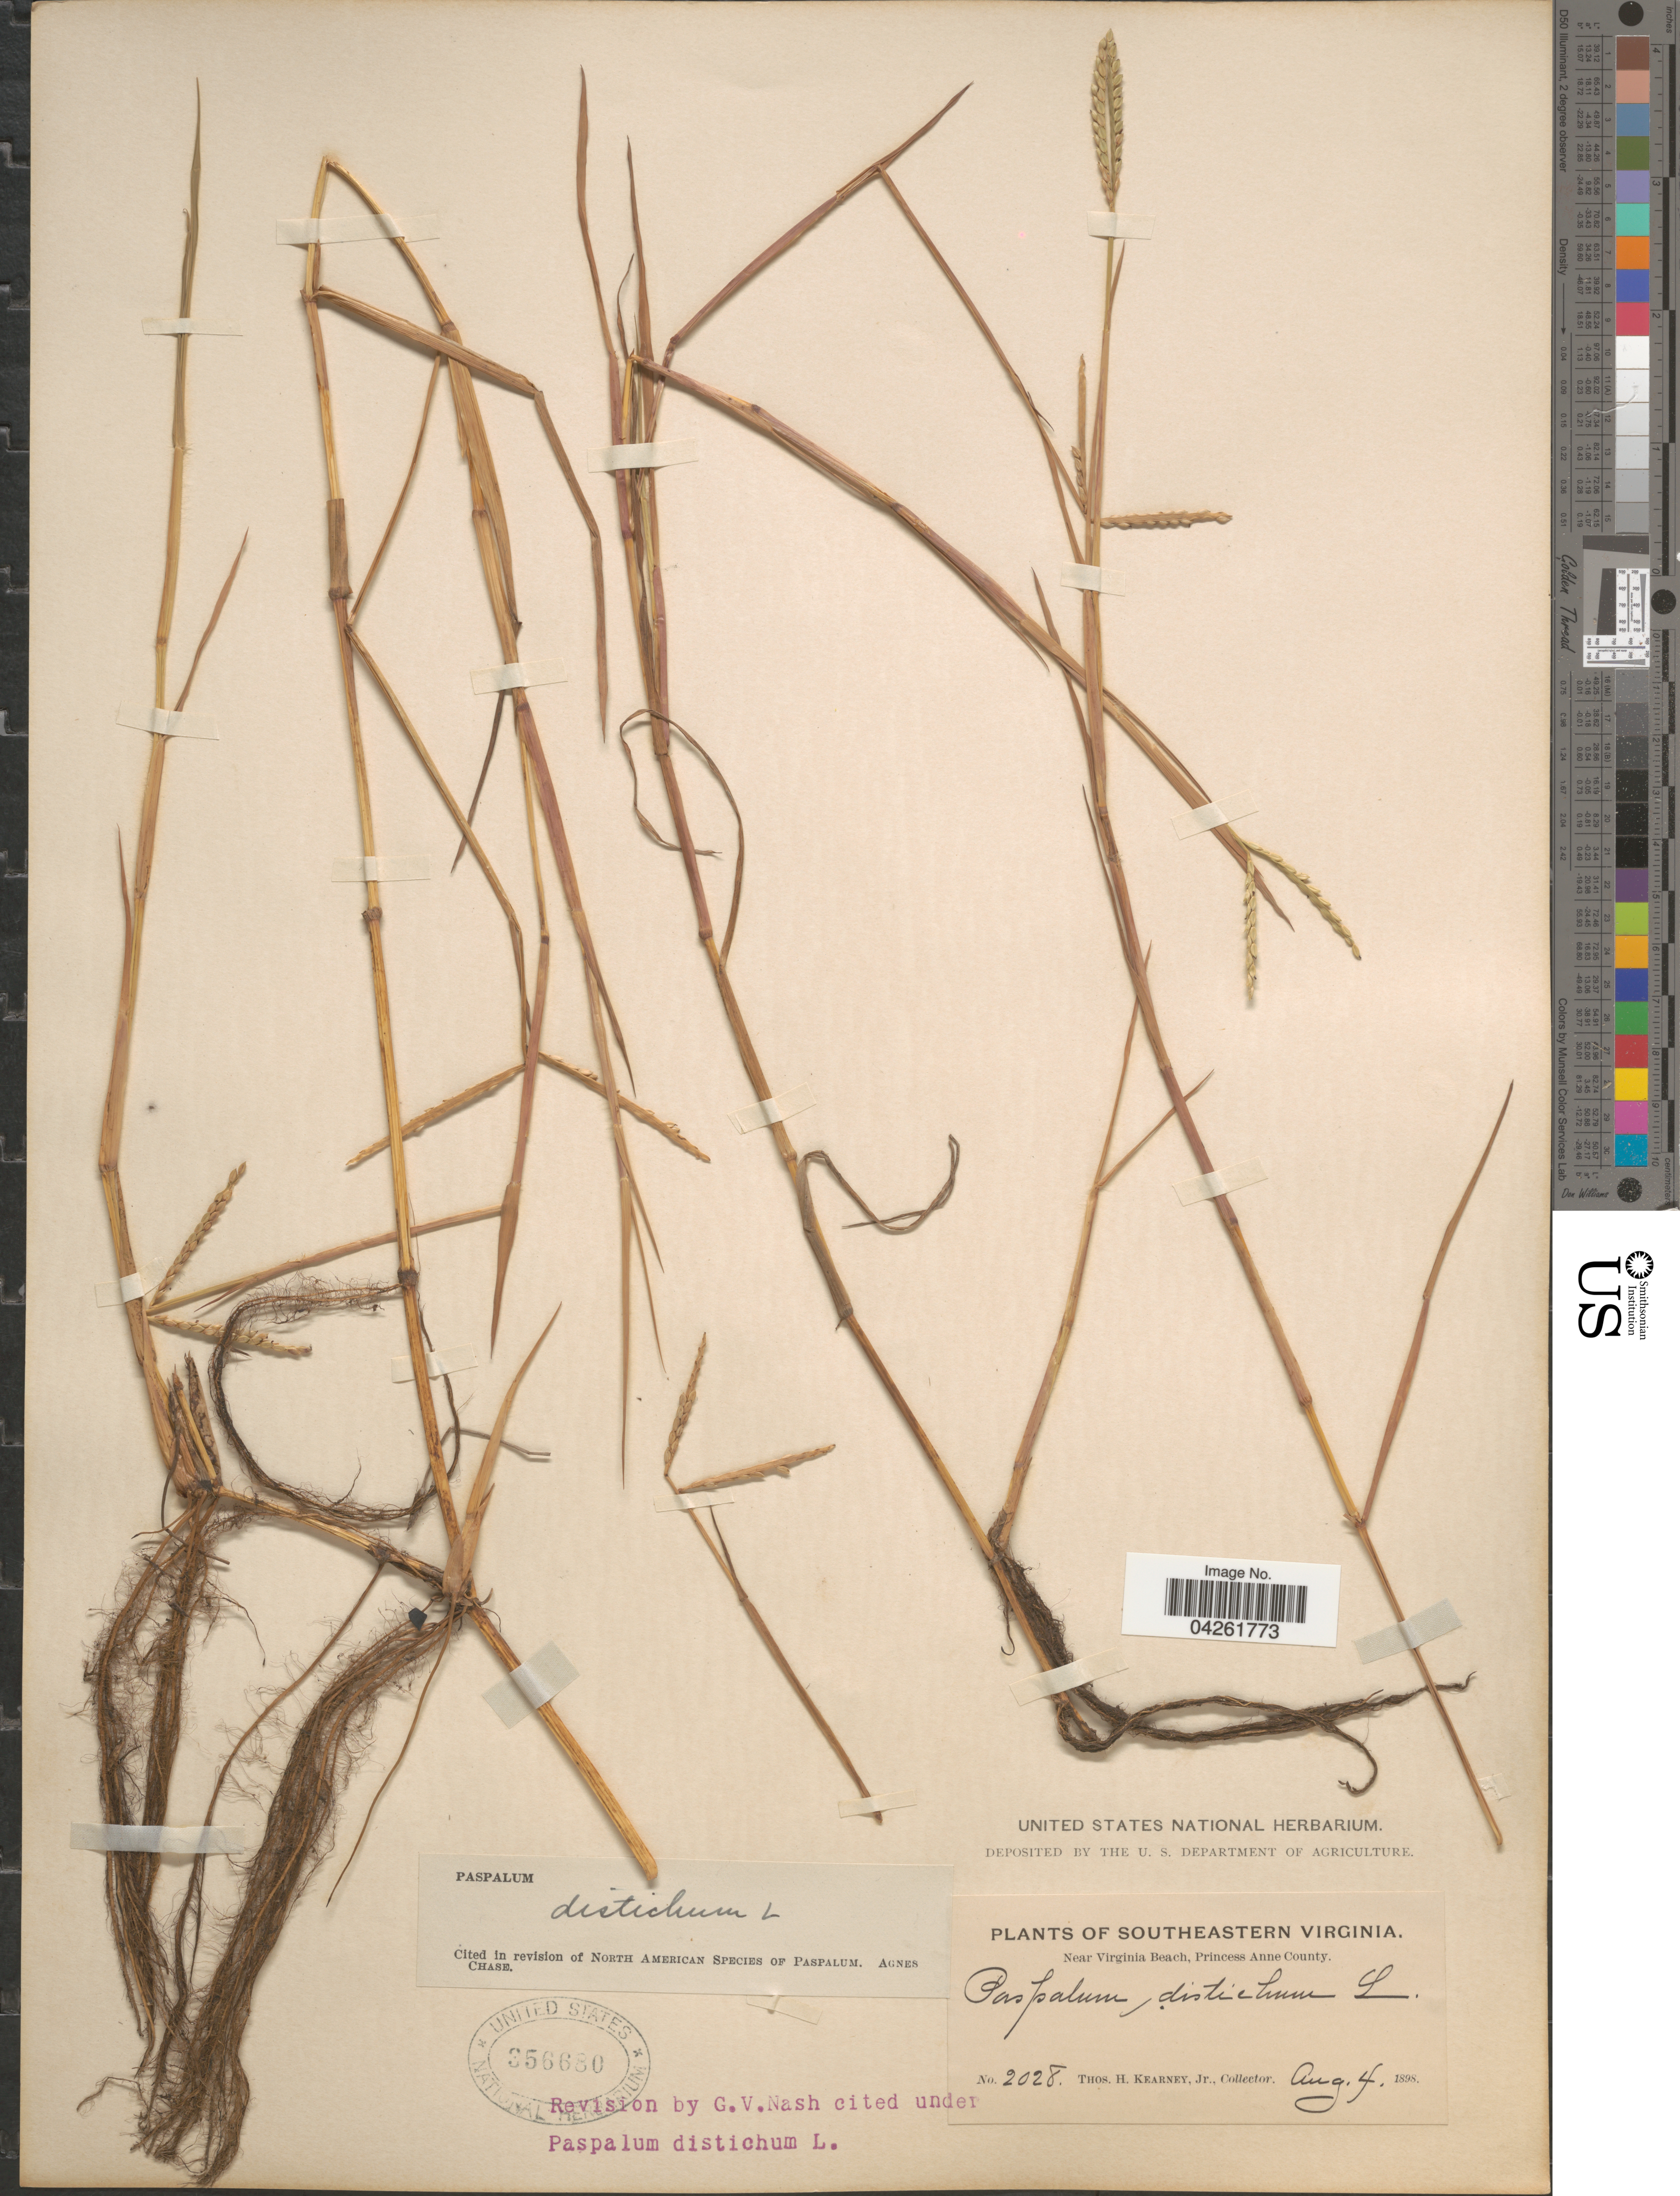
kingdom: Plantae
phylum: Tracheophyta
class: Liliopsida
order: Poales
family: Poaceae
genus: Paspalum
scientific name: Paspalum distichum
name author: L.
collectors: T. H. Kearney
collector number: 2028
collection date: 1898-08-04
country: United States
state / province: Virginia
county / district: City of Virginia Beach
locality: Southeastern Virginia. Near Virginia Beach, Princess Anne (=historic county name) County.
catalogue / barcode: US 356680